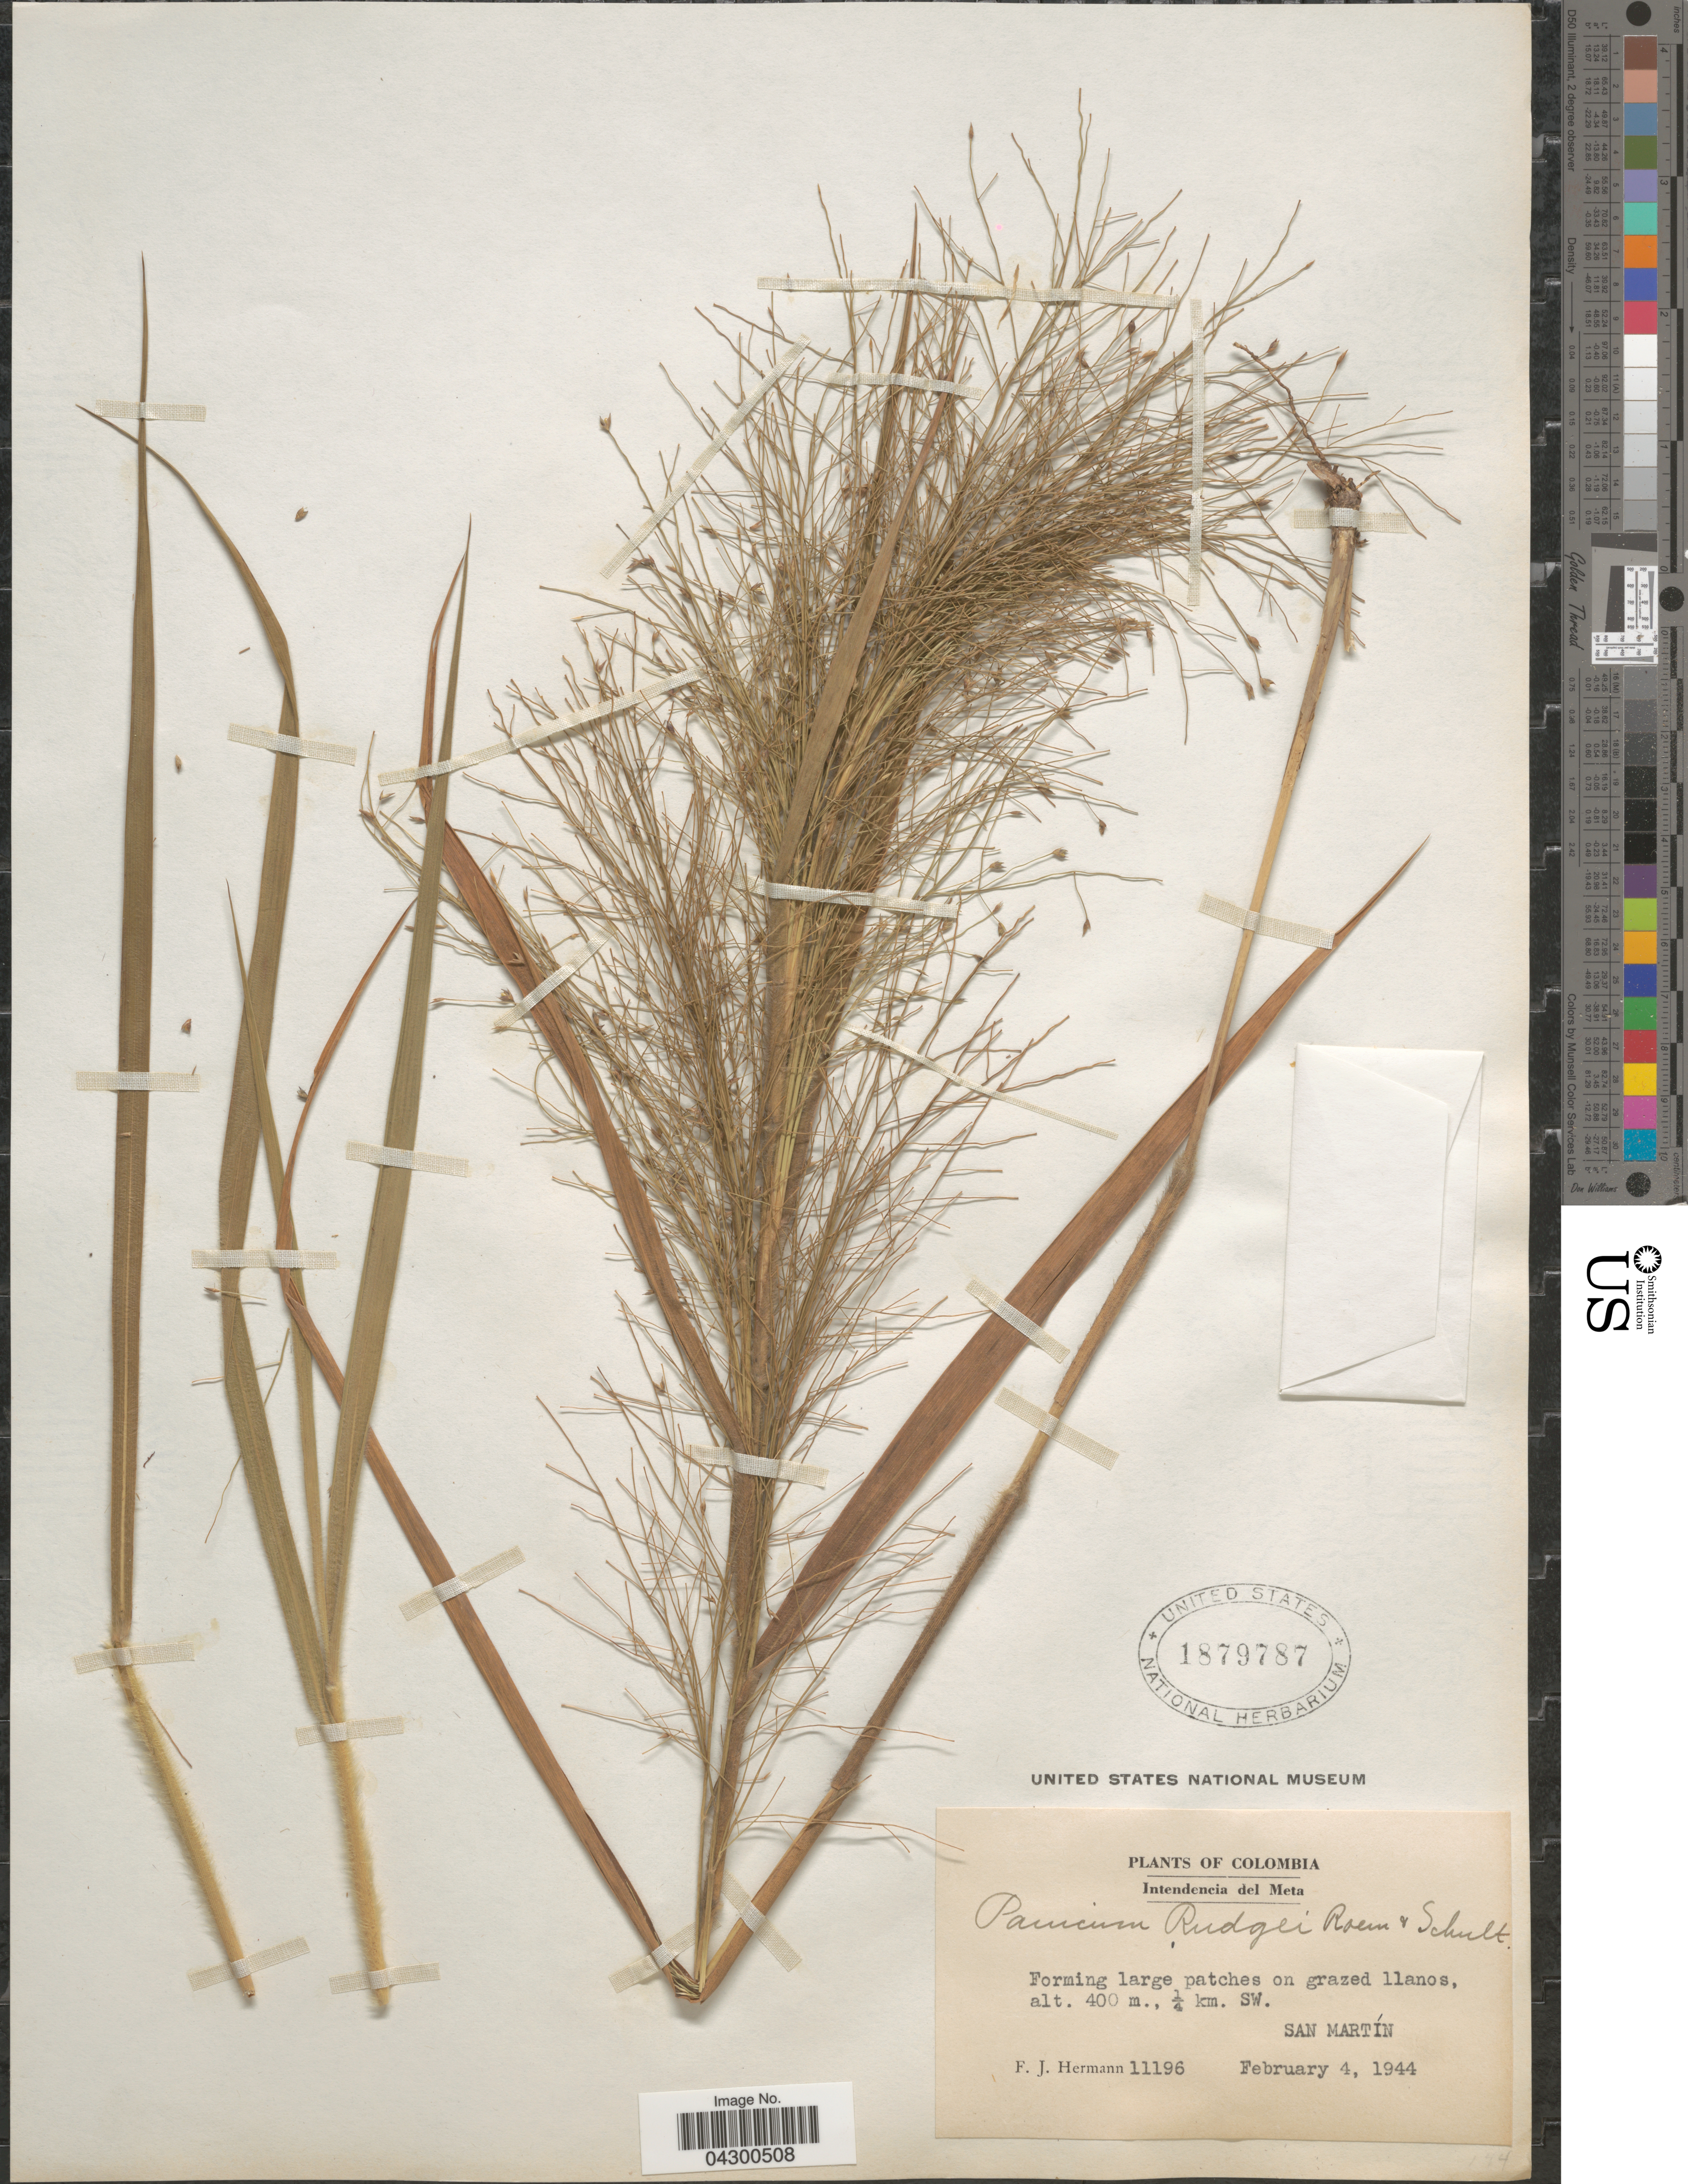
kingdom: Plantae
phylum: Tracheophyta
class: Liliopsida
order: Poales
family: Poaceae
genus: Panicum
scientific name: Panicum rudgei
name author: Roem. & Schult.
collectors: F. J. Hermann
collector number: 11196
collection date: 1944-02-04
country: Colombia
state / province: Meta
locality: Intendencia del Meta. Forming large patches on grazed llanos, ¼ km. SW. San Martín.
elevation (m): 400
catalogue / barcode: US 1879787